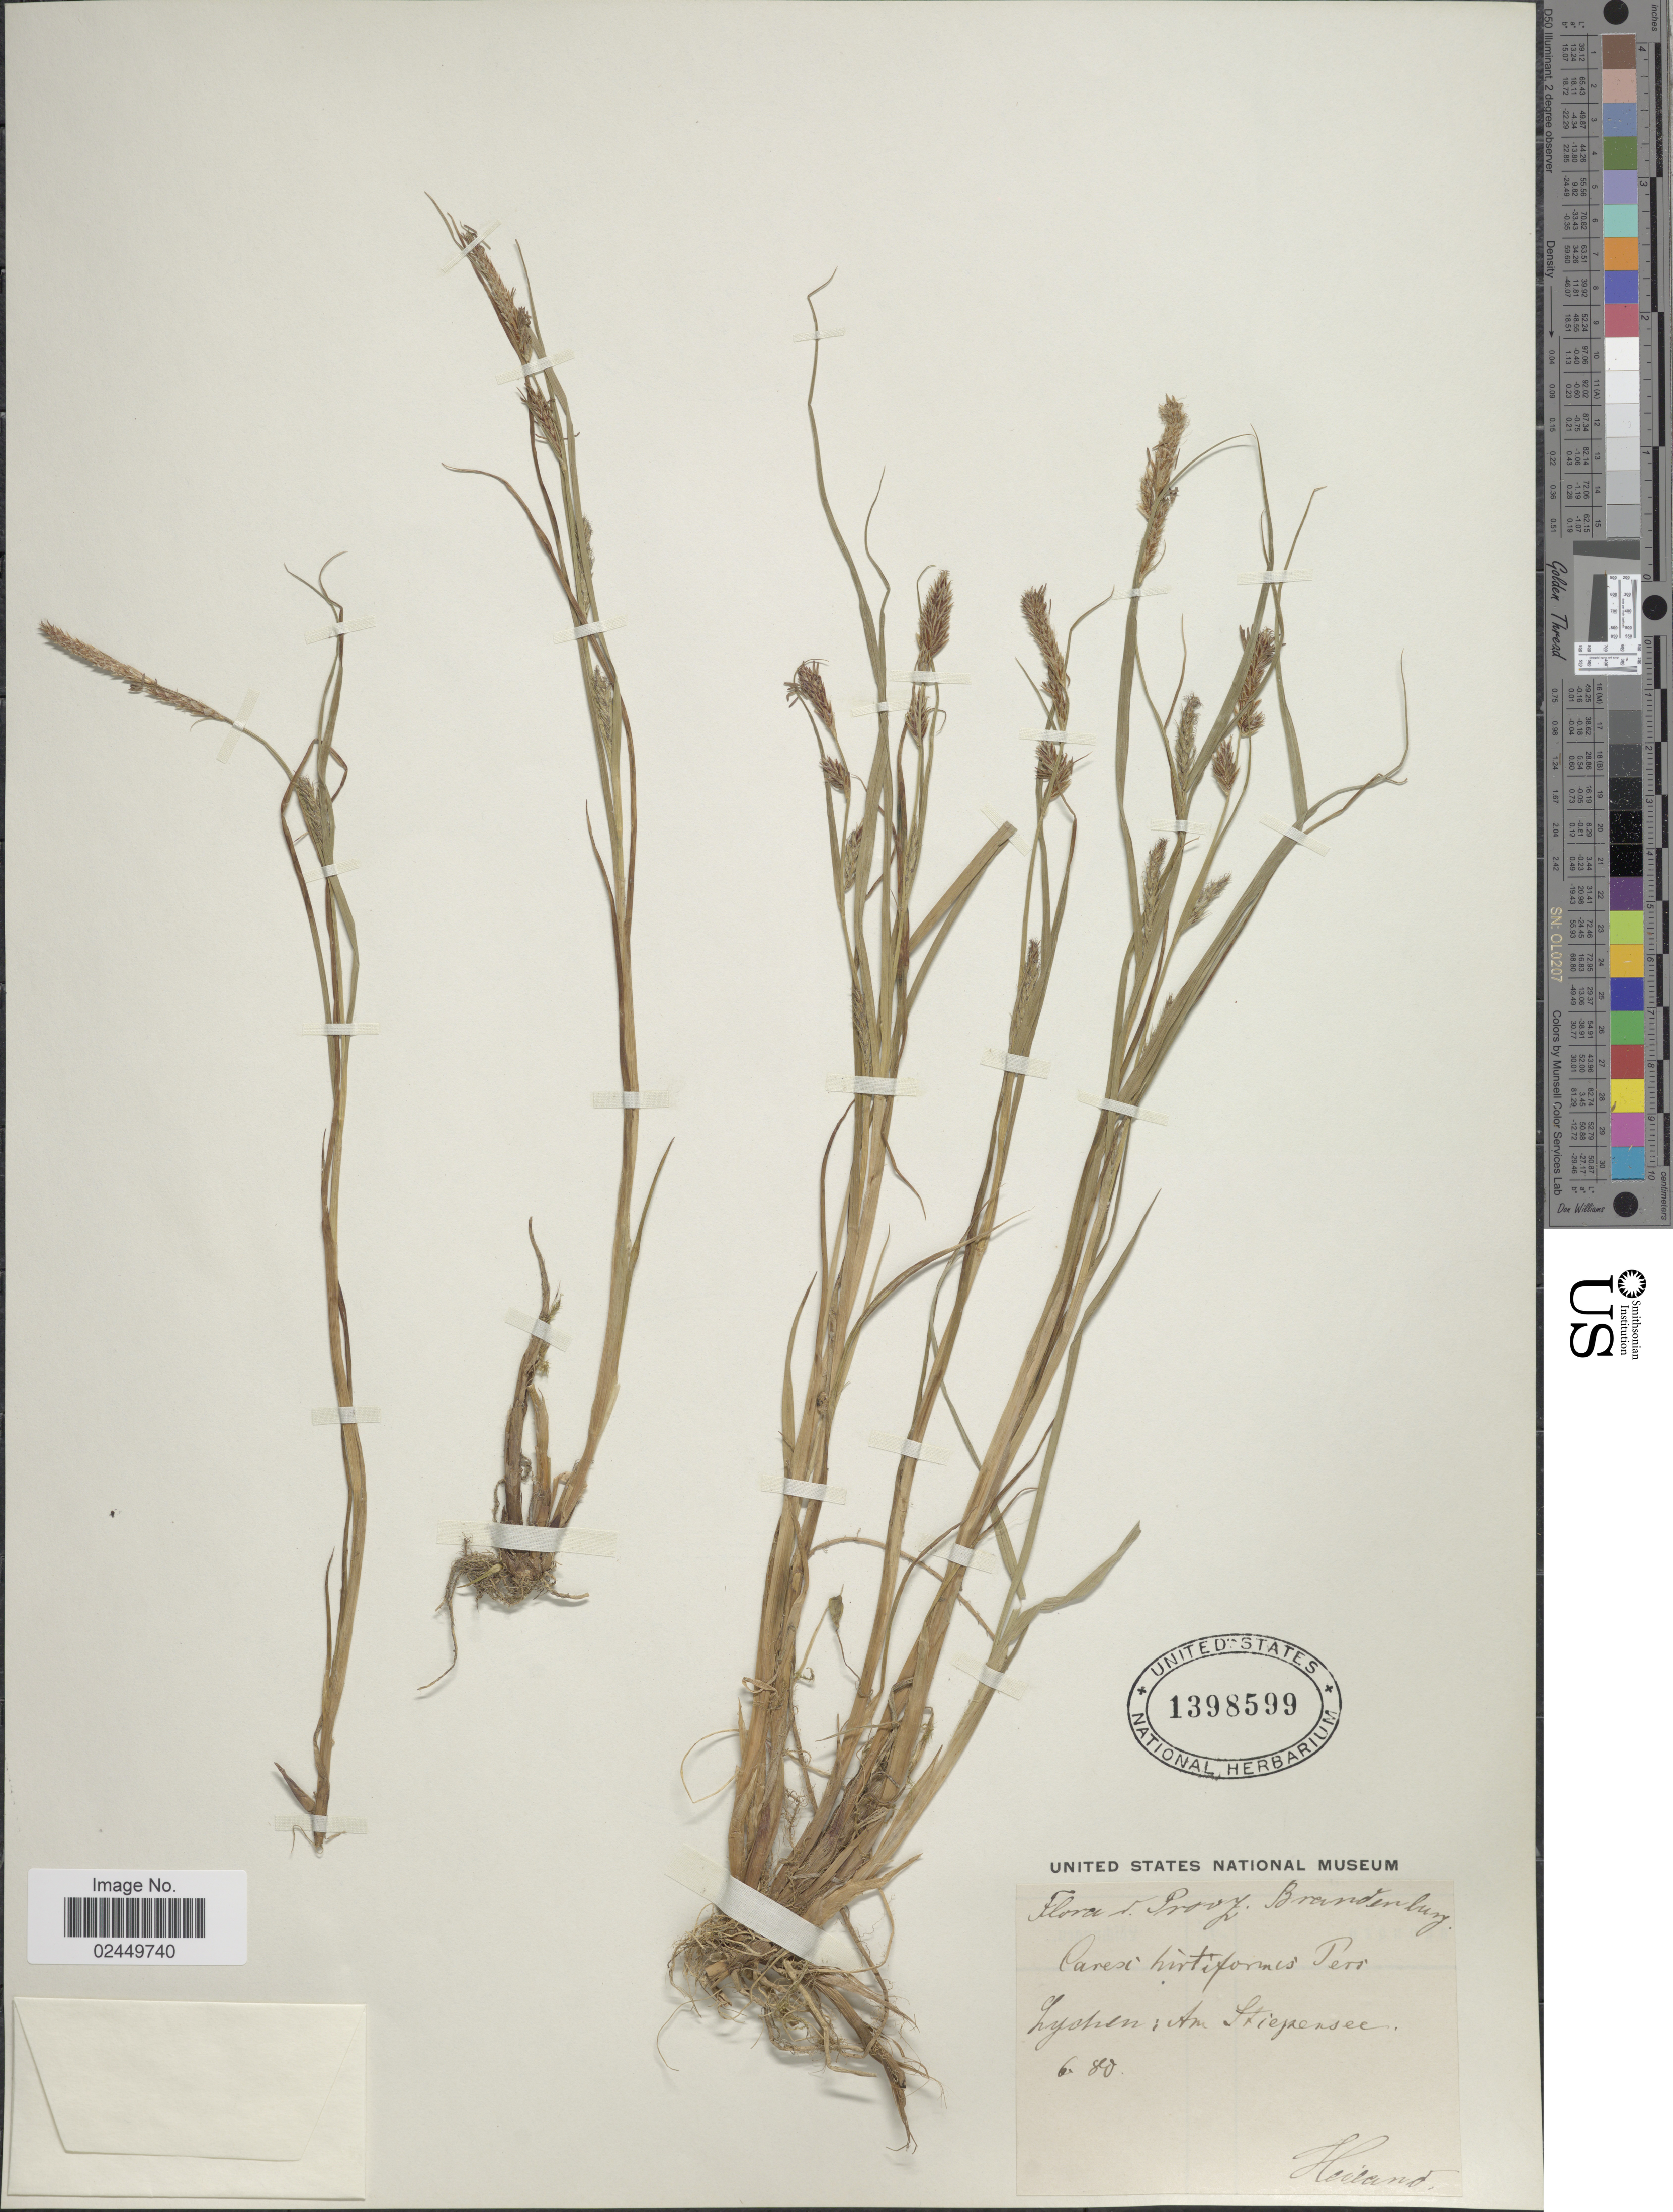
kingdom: Plantae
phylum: Tracheophyta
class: Liliopsida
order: Poales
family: Cyperaceae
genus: Carex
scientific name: Carex hirta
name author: L.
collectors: Hoceand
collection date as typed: Transcribed d/m/y: /6/80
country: Germany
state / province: Brandenburg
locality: Lychen: Am Stiepensee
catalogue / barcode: US 1398599